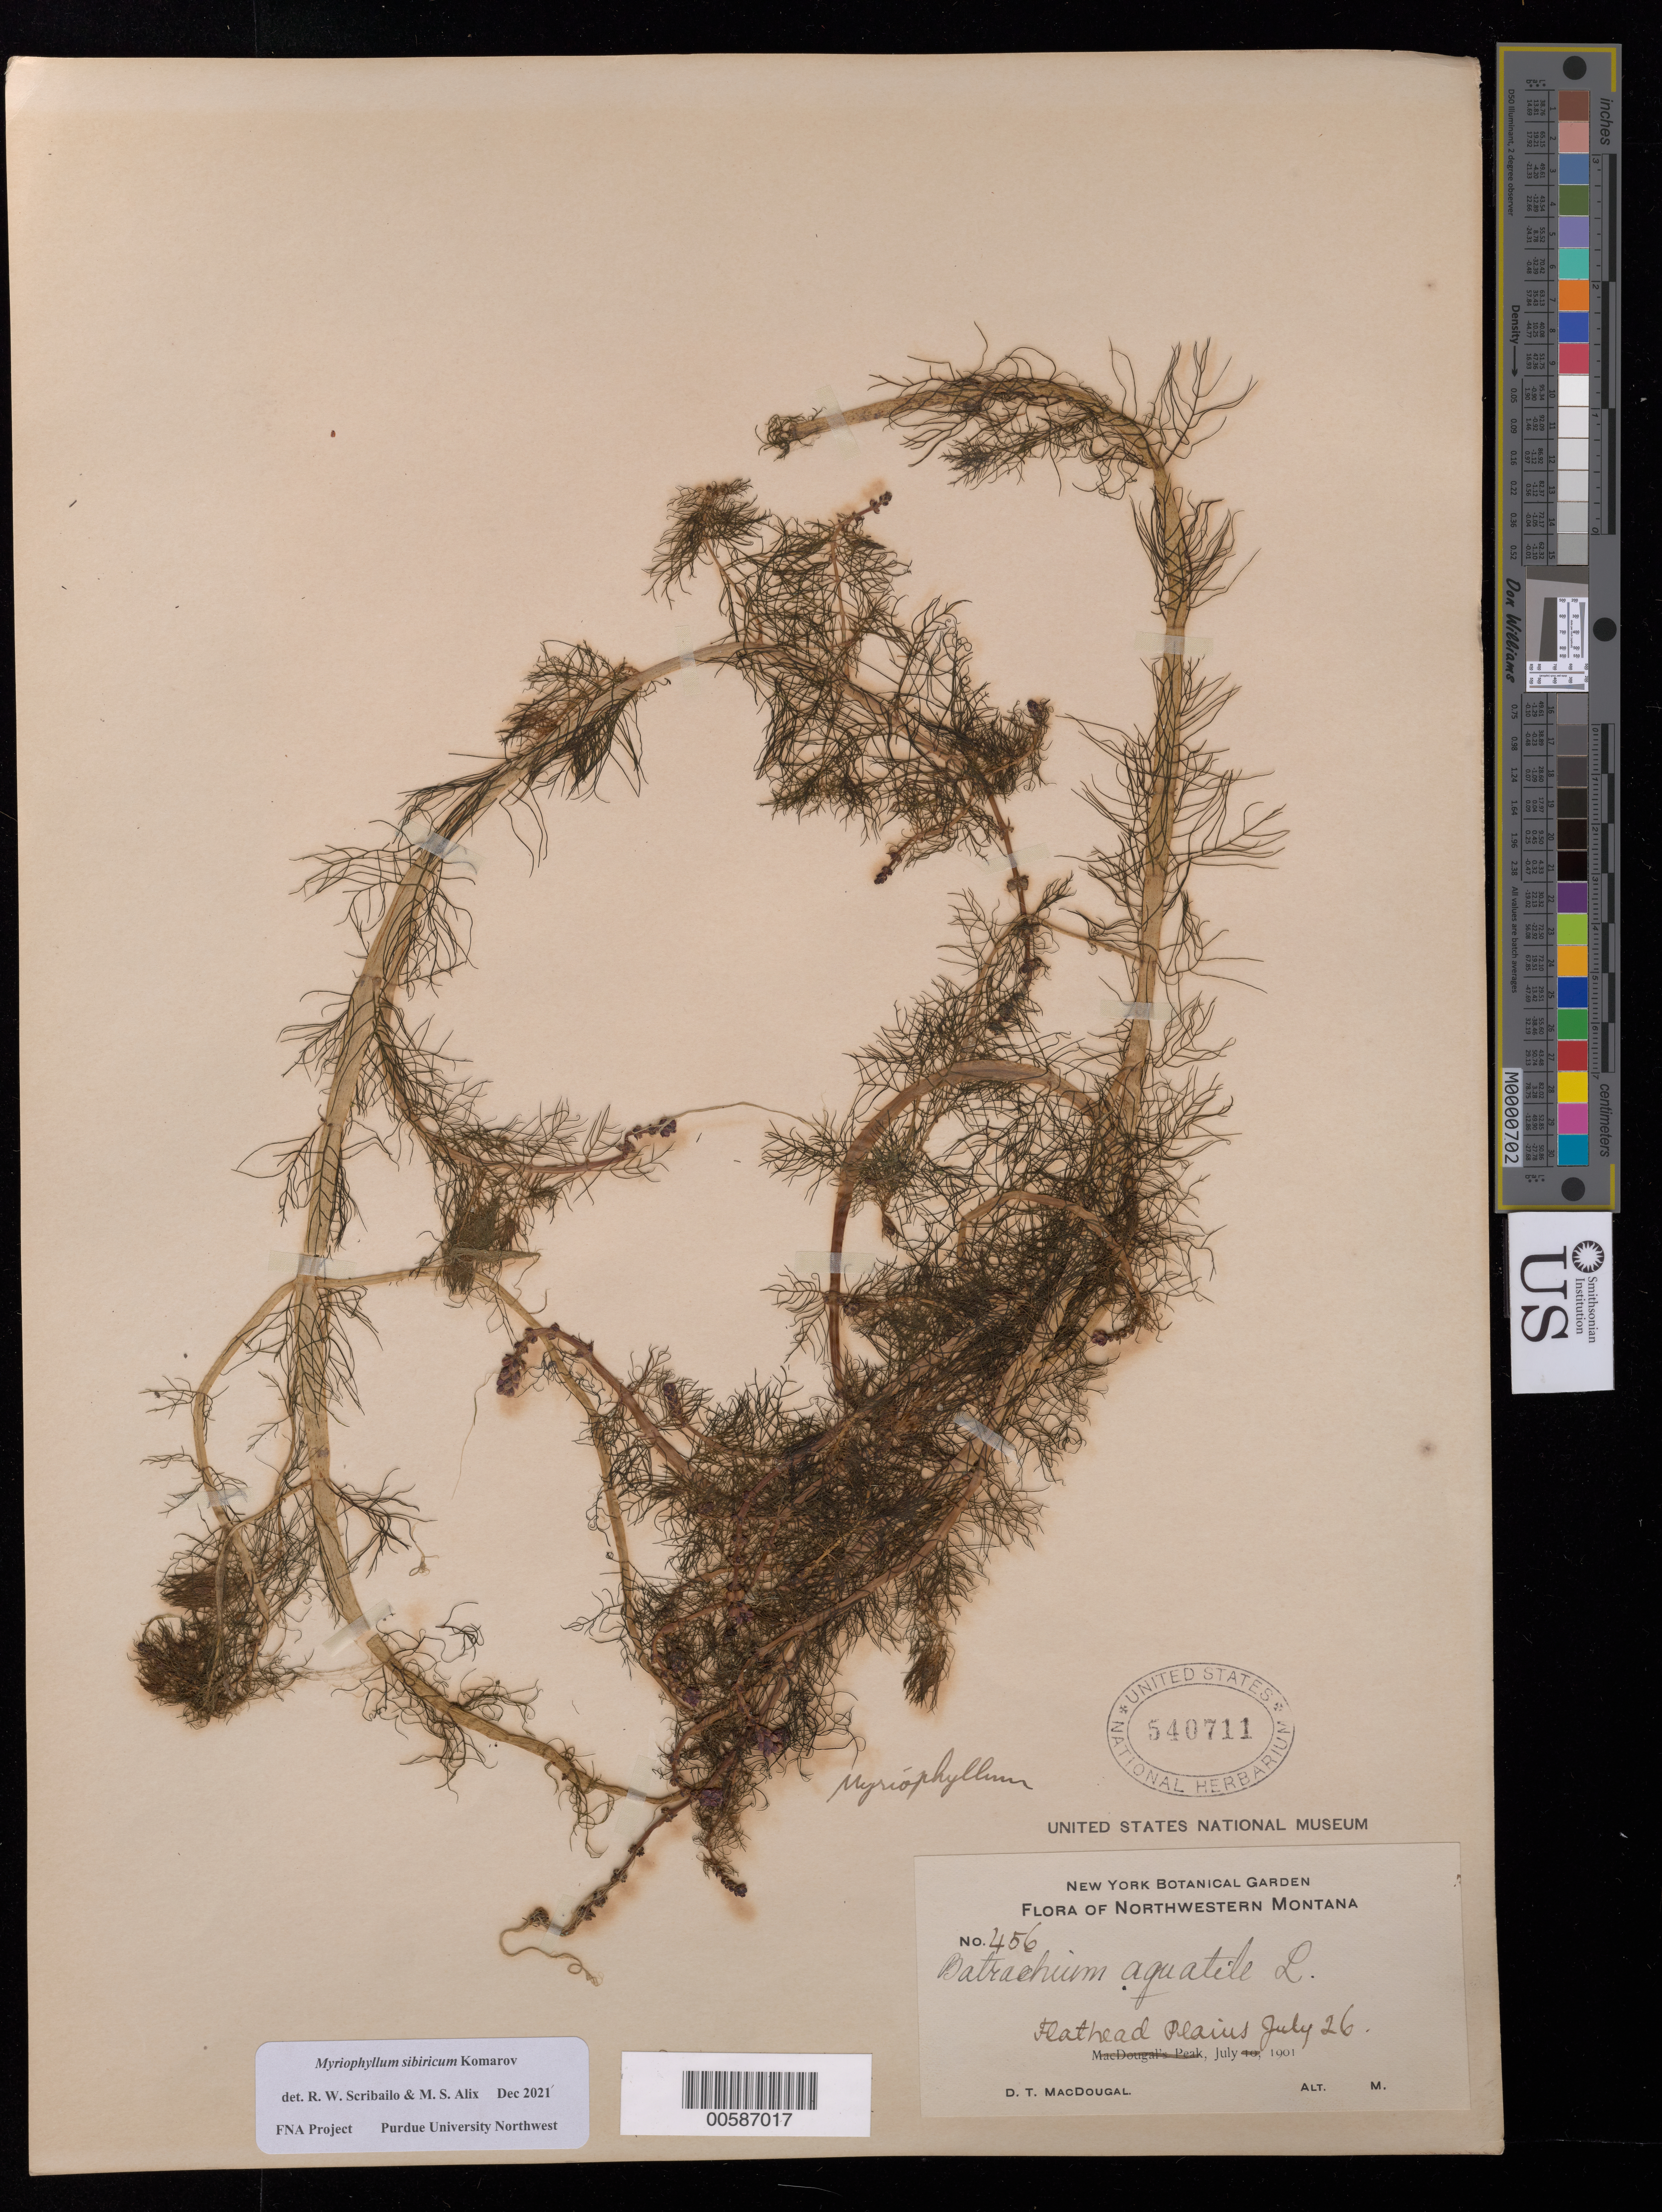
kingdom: Plantae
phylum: Tracheophyta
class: Magnoliopsida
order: Saxifragales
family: Haloragaceae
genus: Myriophyllum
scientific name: Myriophyllum sibiricum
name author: Kom.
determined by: Scribailo, R. W.; Alix, M. S.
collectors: D. T. MacDougal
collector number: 456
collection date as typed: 26 Jul 1901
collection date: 1901-07-26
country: United States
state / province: Montana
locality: Flathead Plains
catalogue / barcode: US 540711